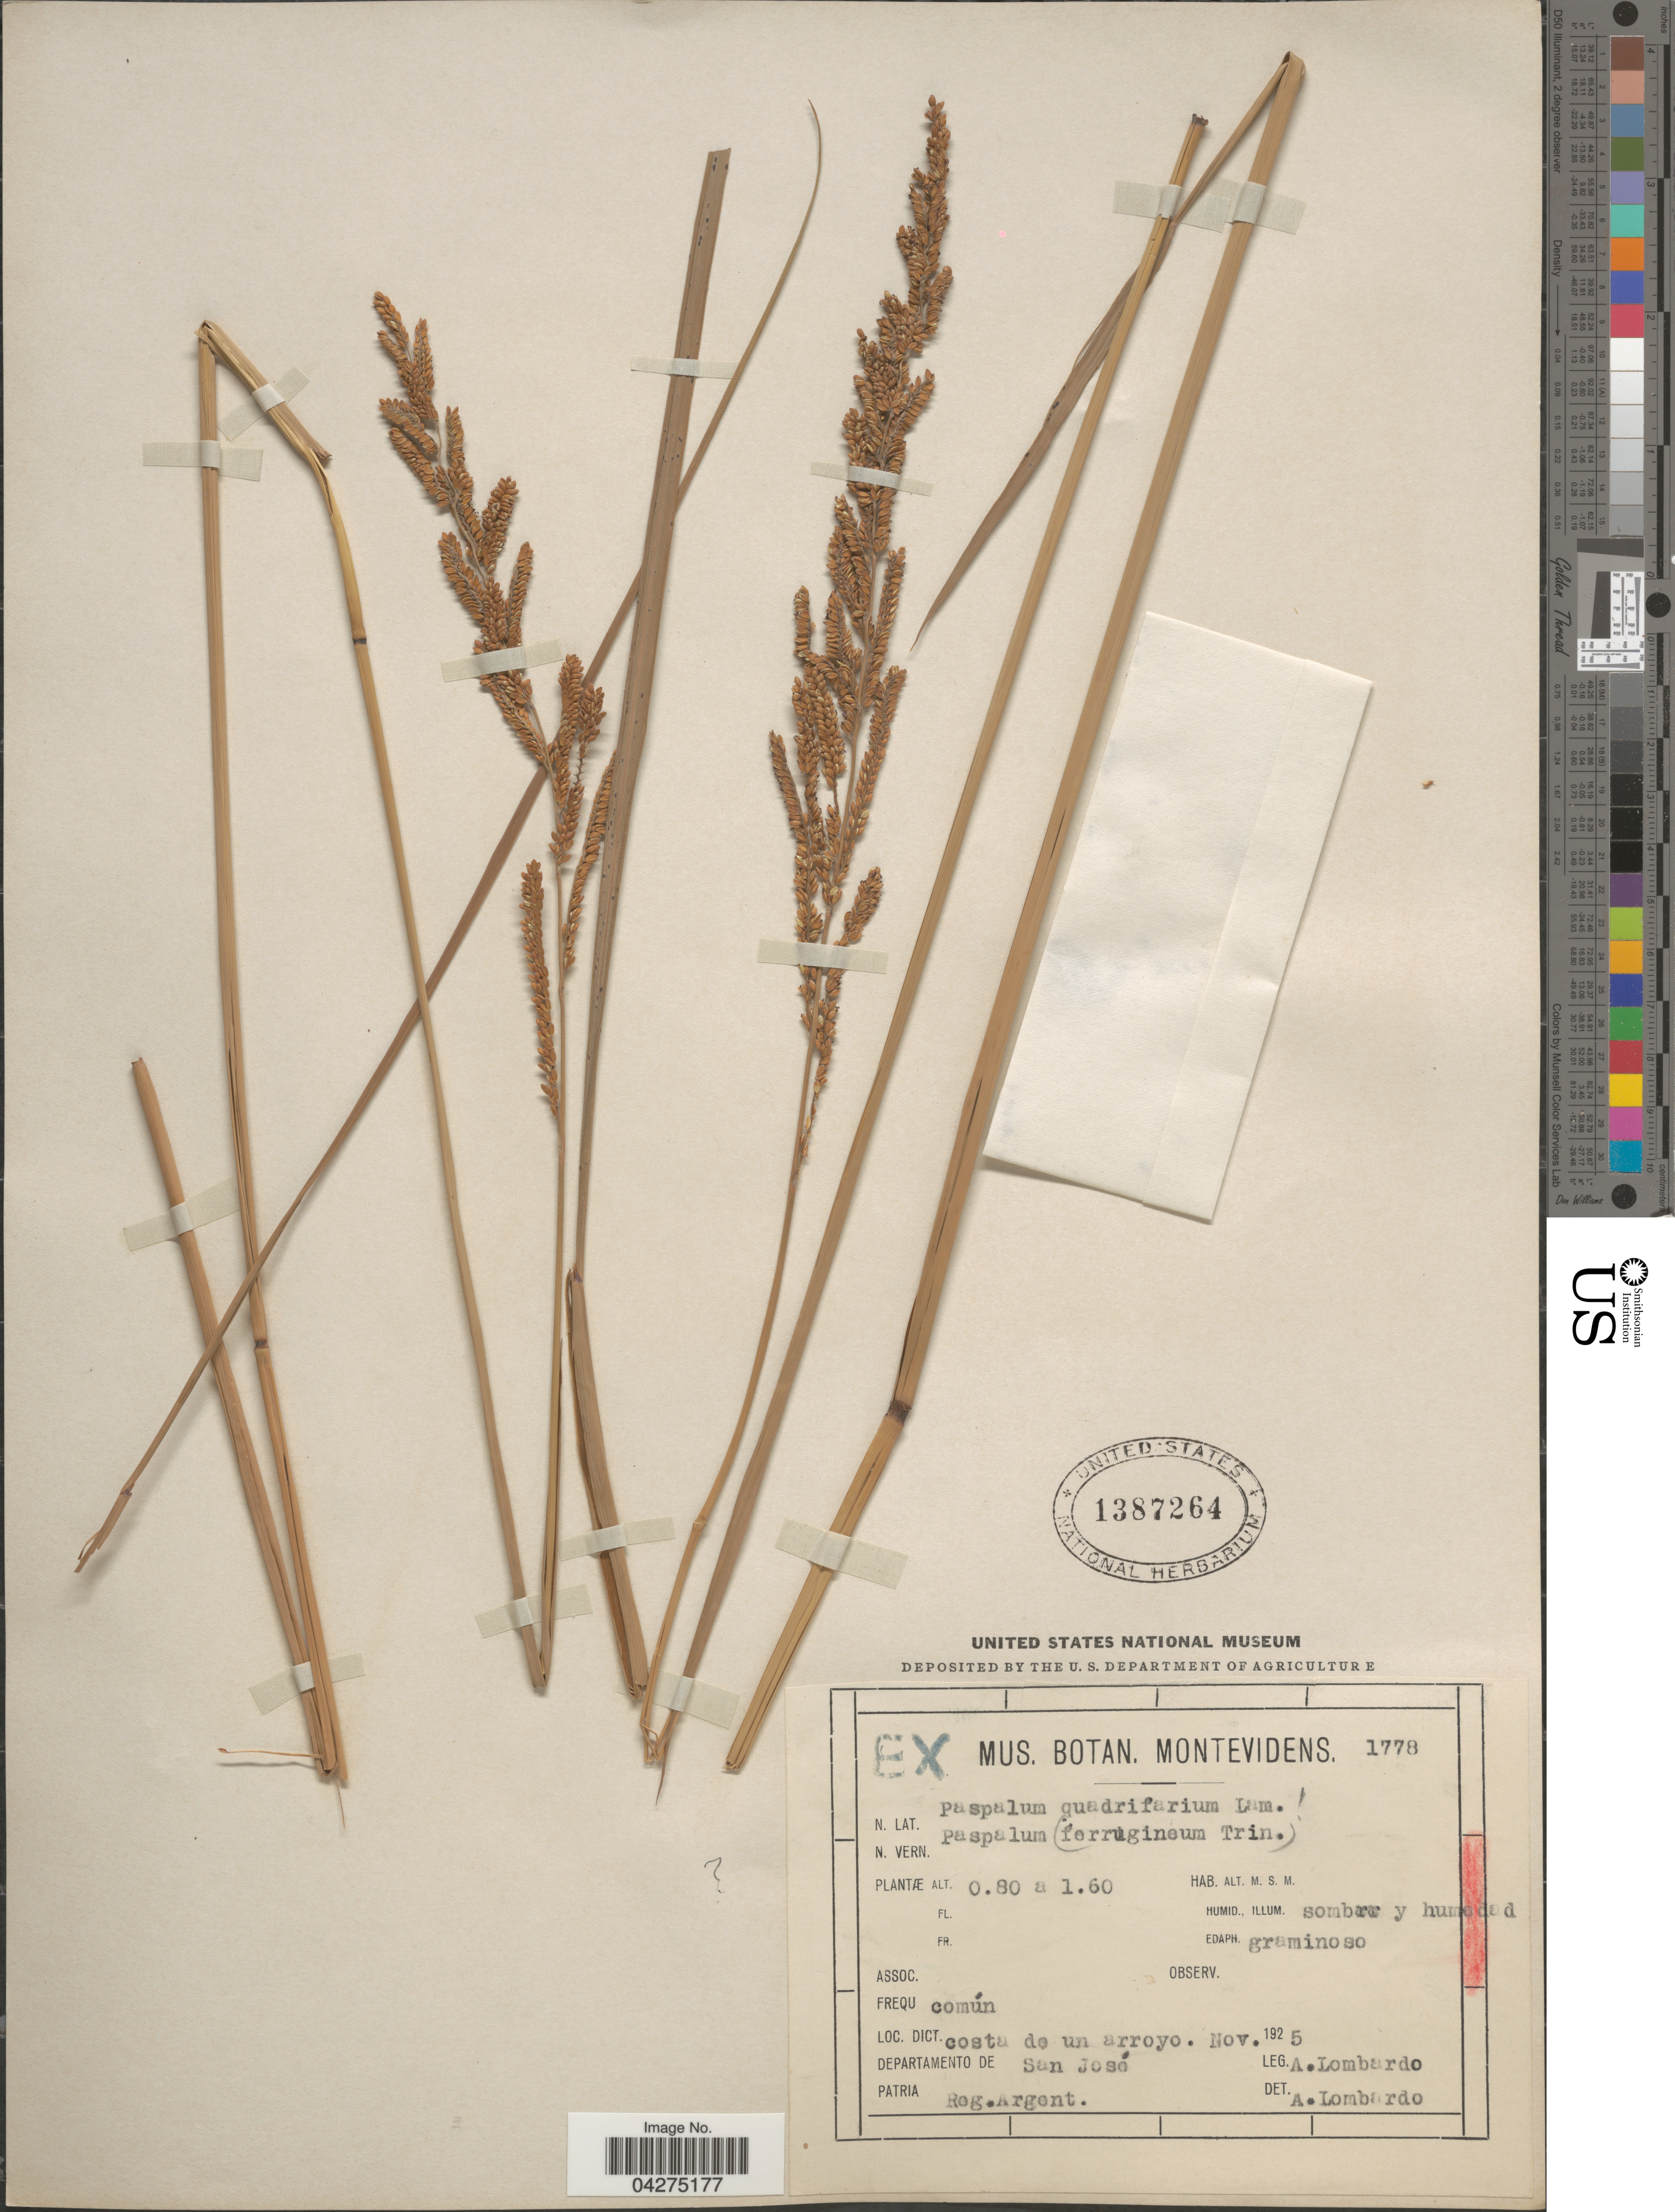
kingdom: Plantae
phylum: Tracheophyta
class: Liliopsida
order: Poales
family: Poaceae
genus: Paspalum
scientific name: Paspalum quadrifarium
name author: Lam.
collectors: A. Lombardo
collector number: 1778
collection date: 1925-11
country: Argentina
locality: Costa de un arroyo. Departamento de San José. Reg. Argent.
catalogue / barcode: US 1387264